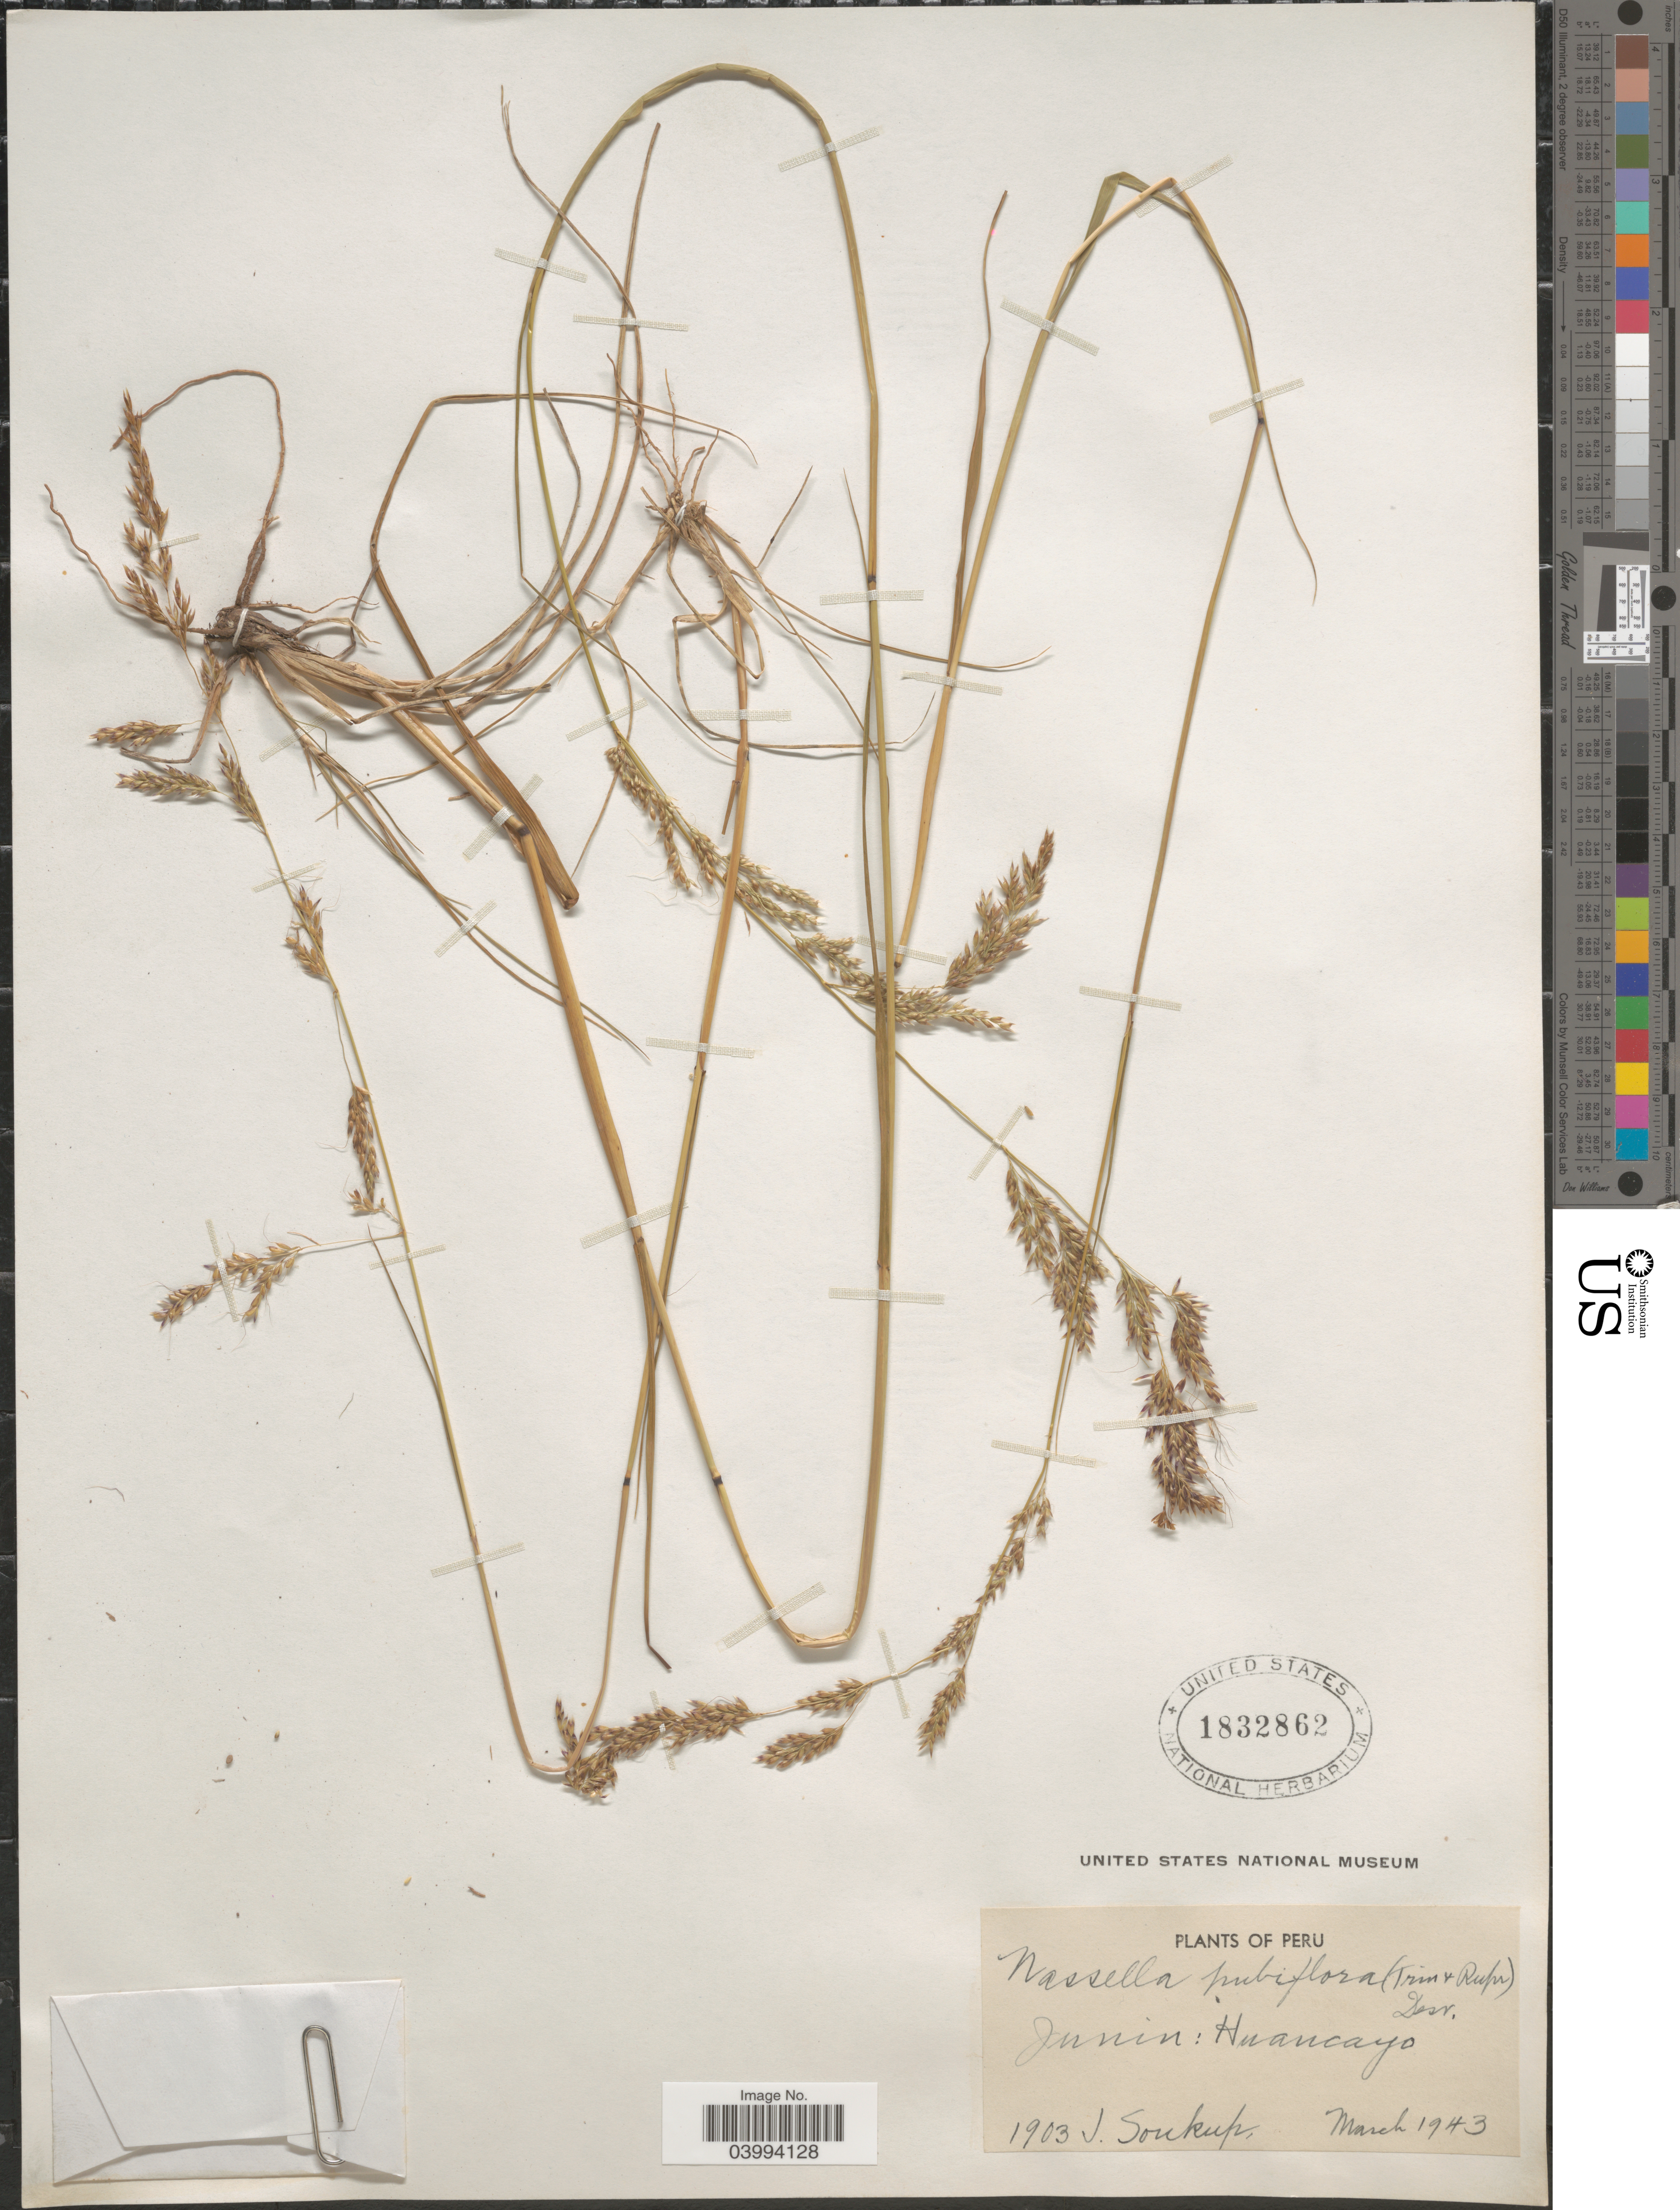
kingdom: Plantae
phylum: Tracheophyta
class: Liliopsida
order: Poales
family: Poaceae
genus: Nassella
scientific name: Nassella meyeniana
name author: (Trin. & Rupr.) Parodi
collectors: J. Soukup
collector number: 1903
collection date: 1943-03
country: Peru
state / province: Junín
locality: Huancayo.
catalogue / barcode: US 1832862